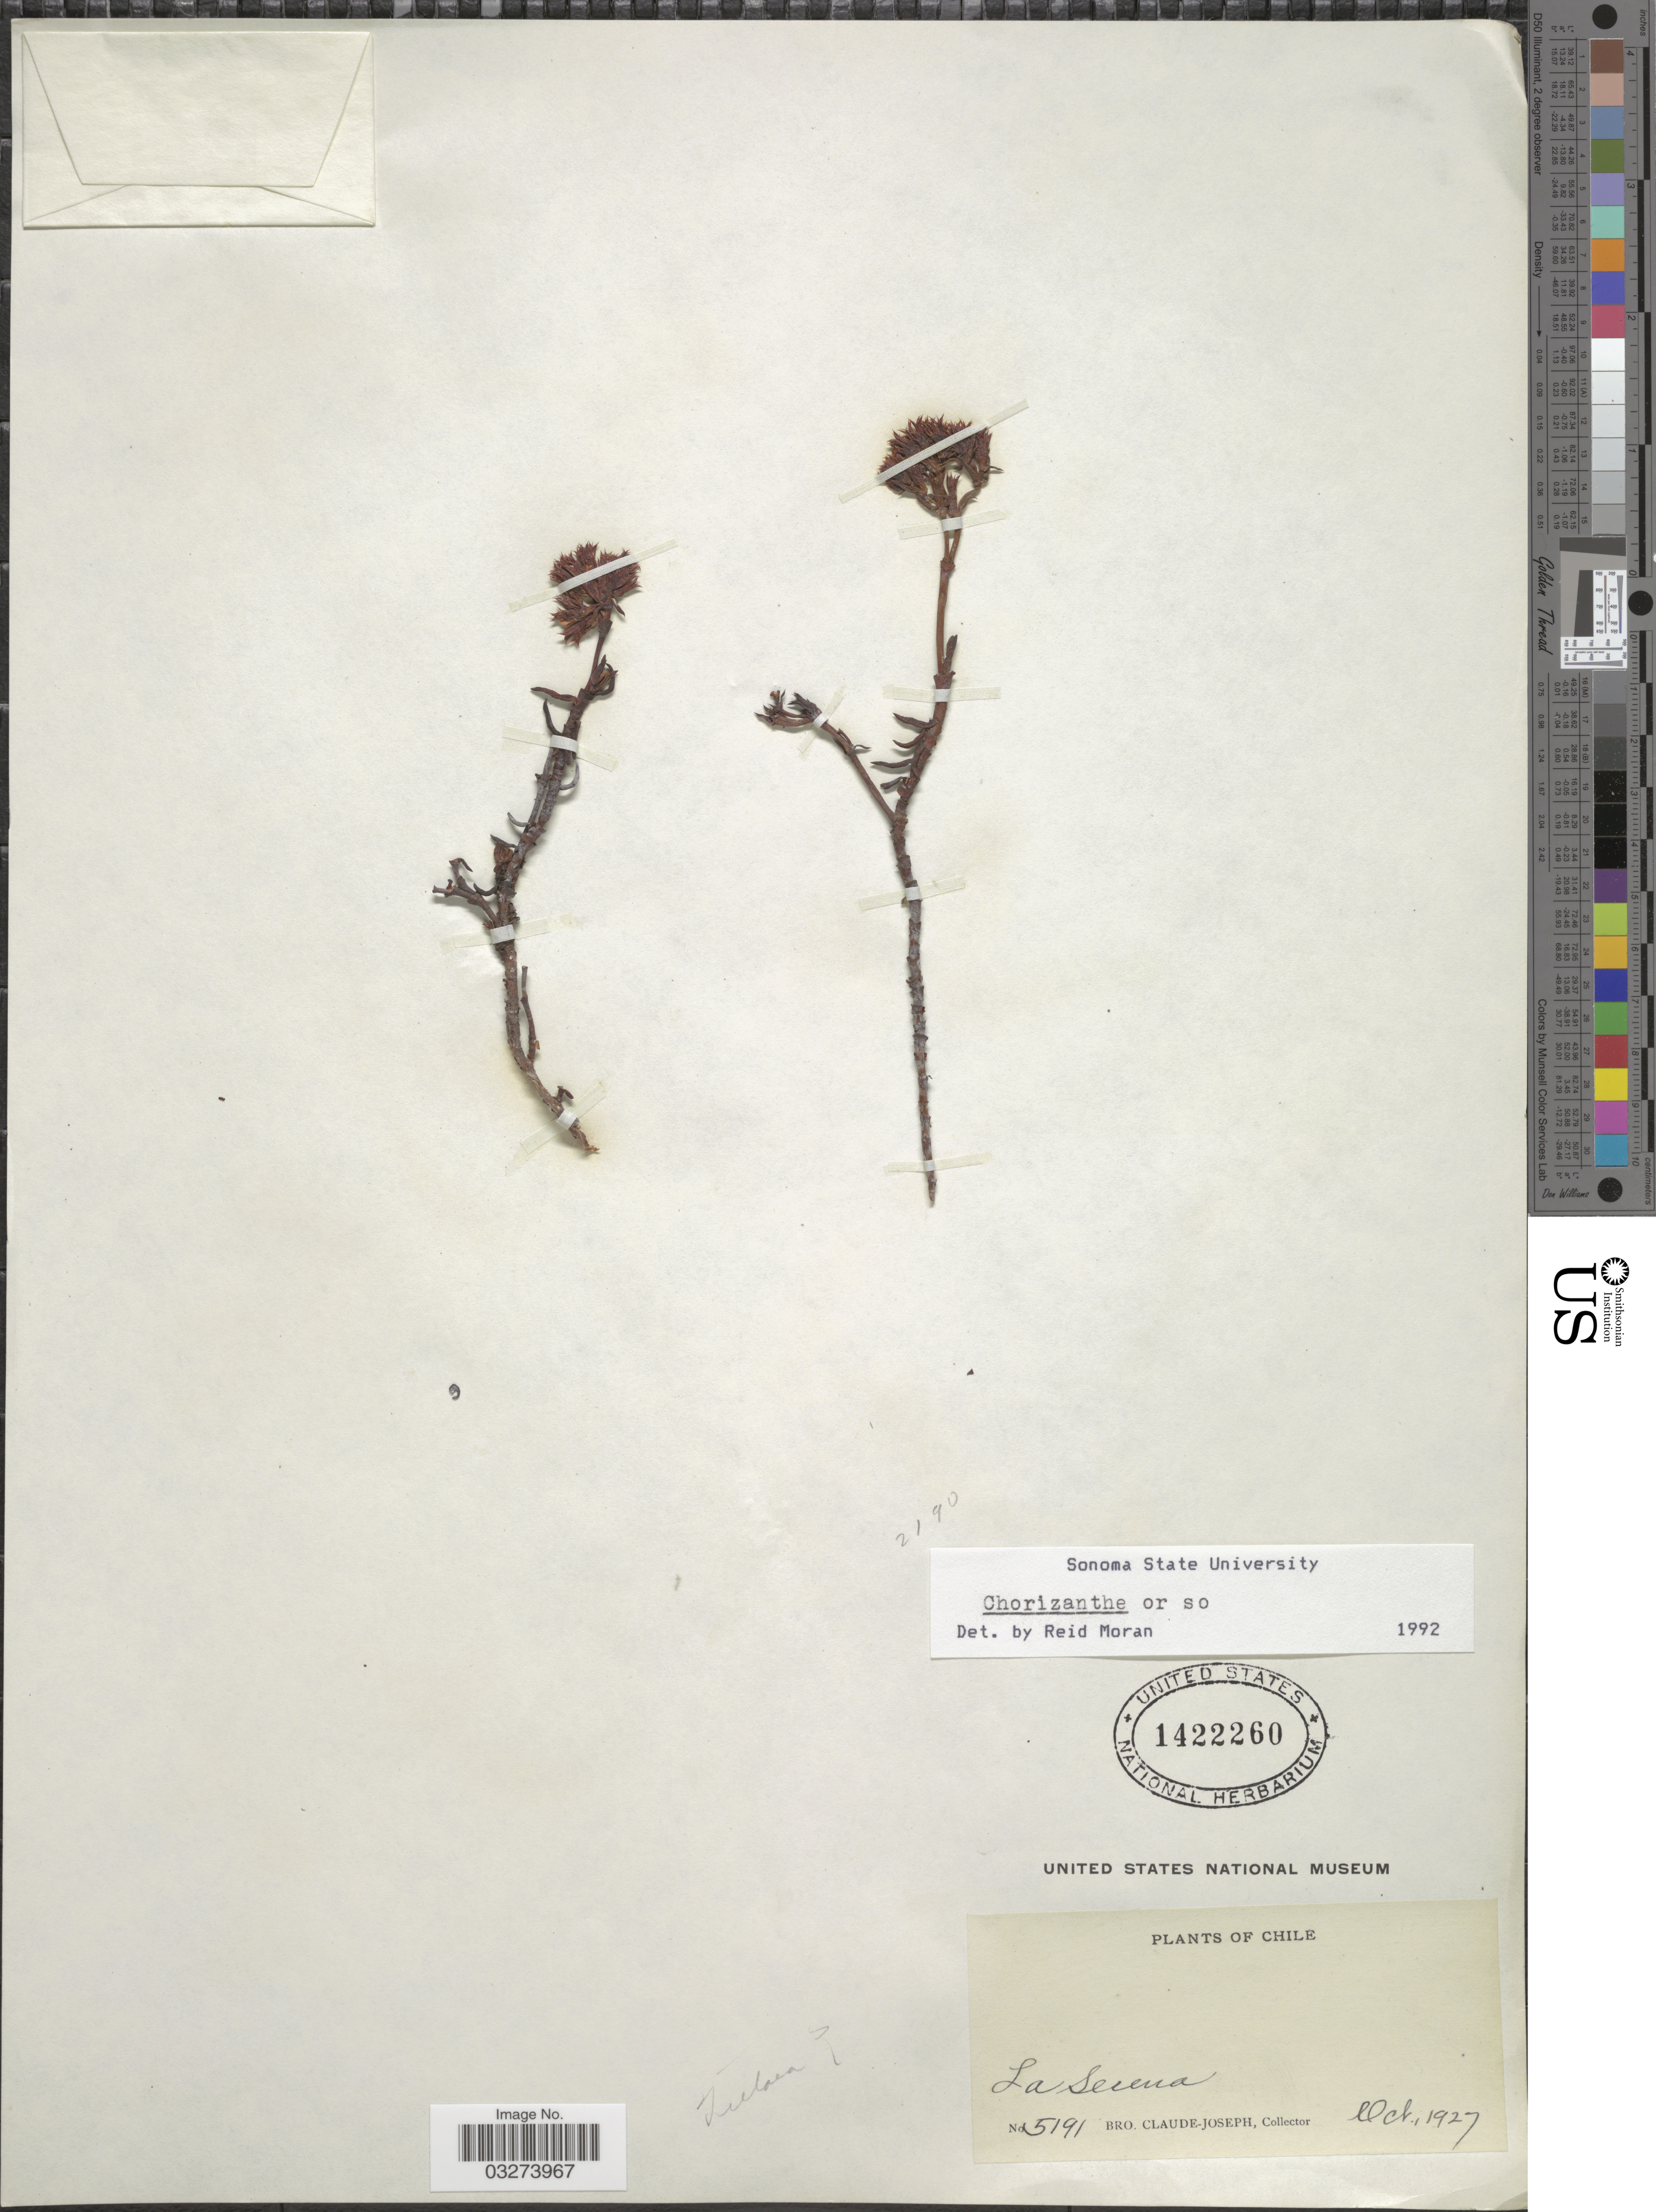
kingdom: Plantae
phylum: Tracheophyta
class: Magnoliopsida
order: Caryophyllales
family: Polygonaceae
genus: Chorizanthe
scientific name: Chorizanthe sp.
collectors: Bro. Claude-Joseph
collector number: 5191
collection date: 1927-10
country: Chile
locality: La Serena.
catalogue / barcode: US 1422260